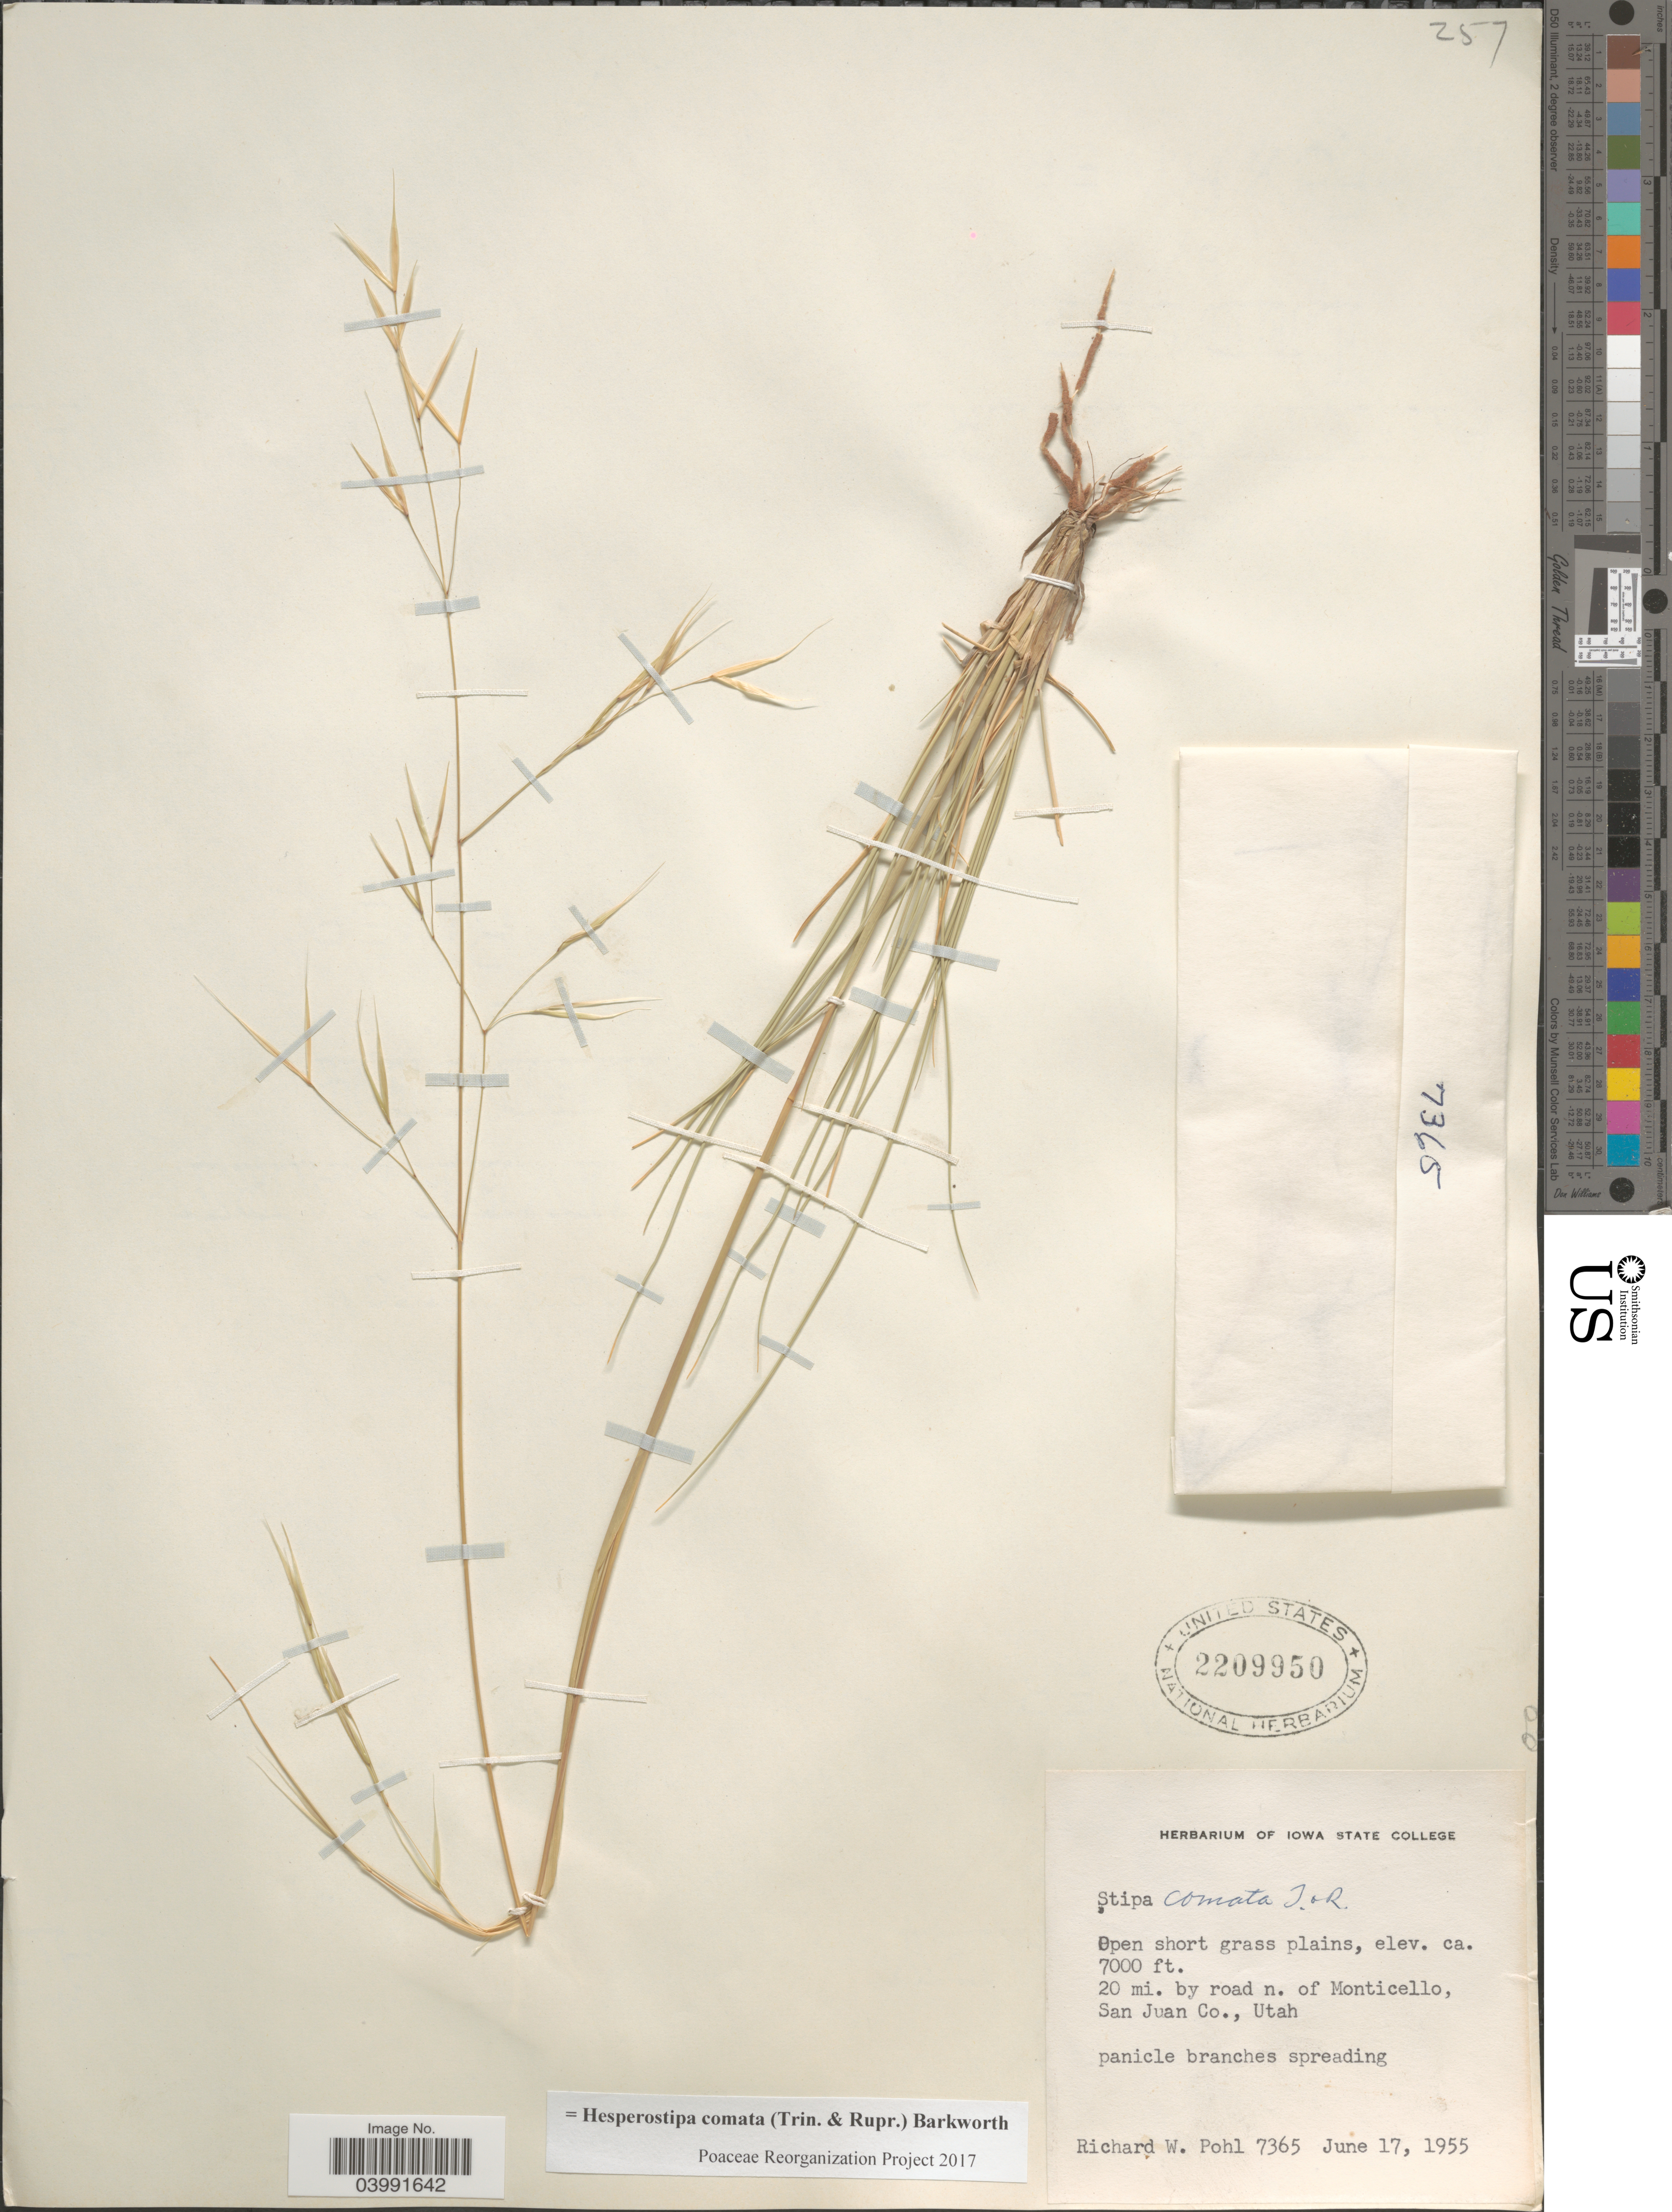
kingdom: Plantae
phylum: Tracheophyta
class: Liliopsida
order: Poales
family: Poaceae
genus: Hesperostipa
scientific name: Hesperostipa comata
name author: (Trin. & Rupr.) Barkworth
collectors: R. W. Pohl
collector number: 7365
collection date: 1955-06-17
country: United States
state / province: Utah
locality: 20 mi. by road n. of Monticello, San Juan Co.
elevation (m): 2134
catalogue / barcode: US 2209950